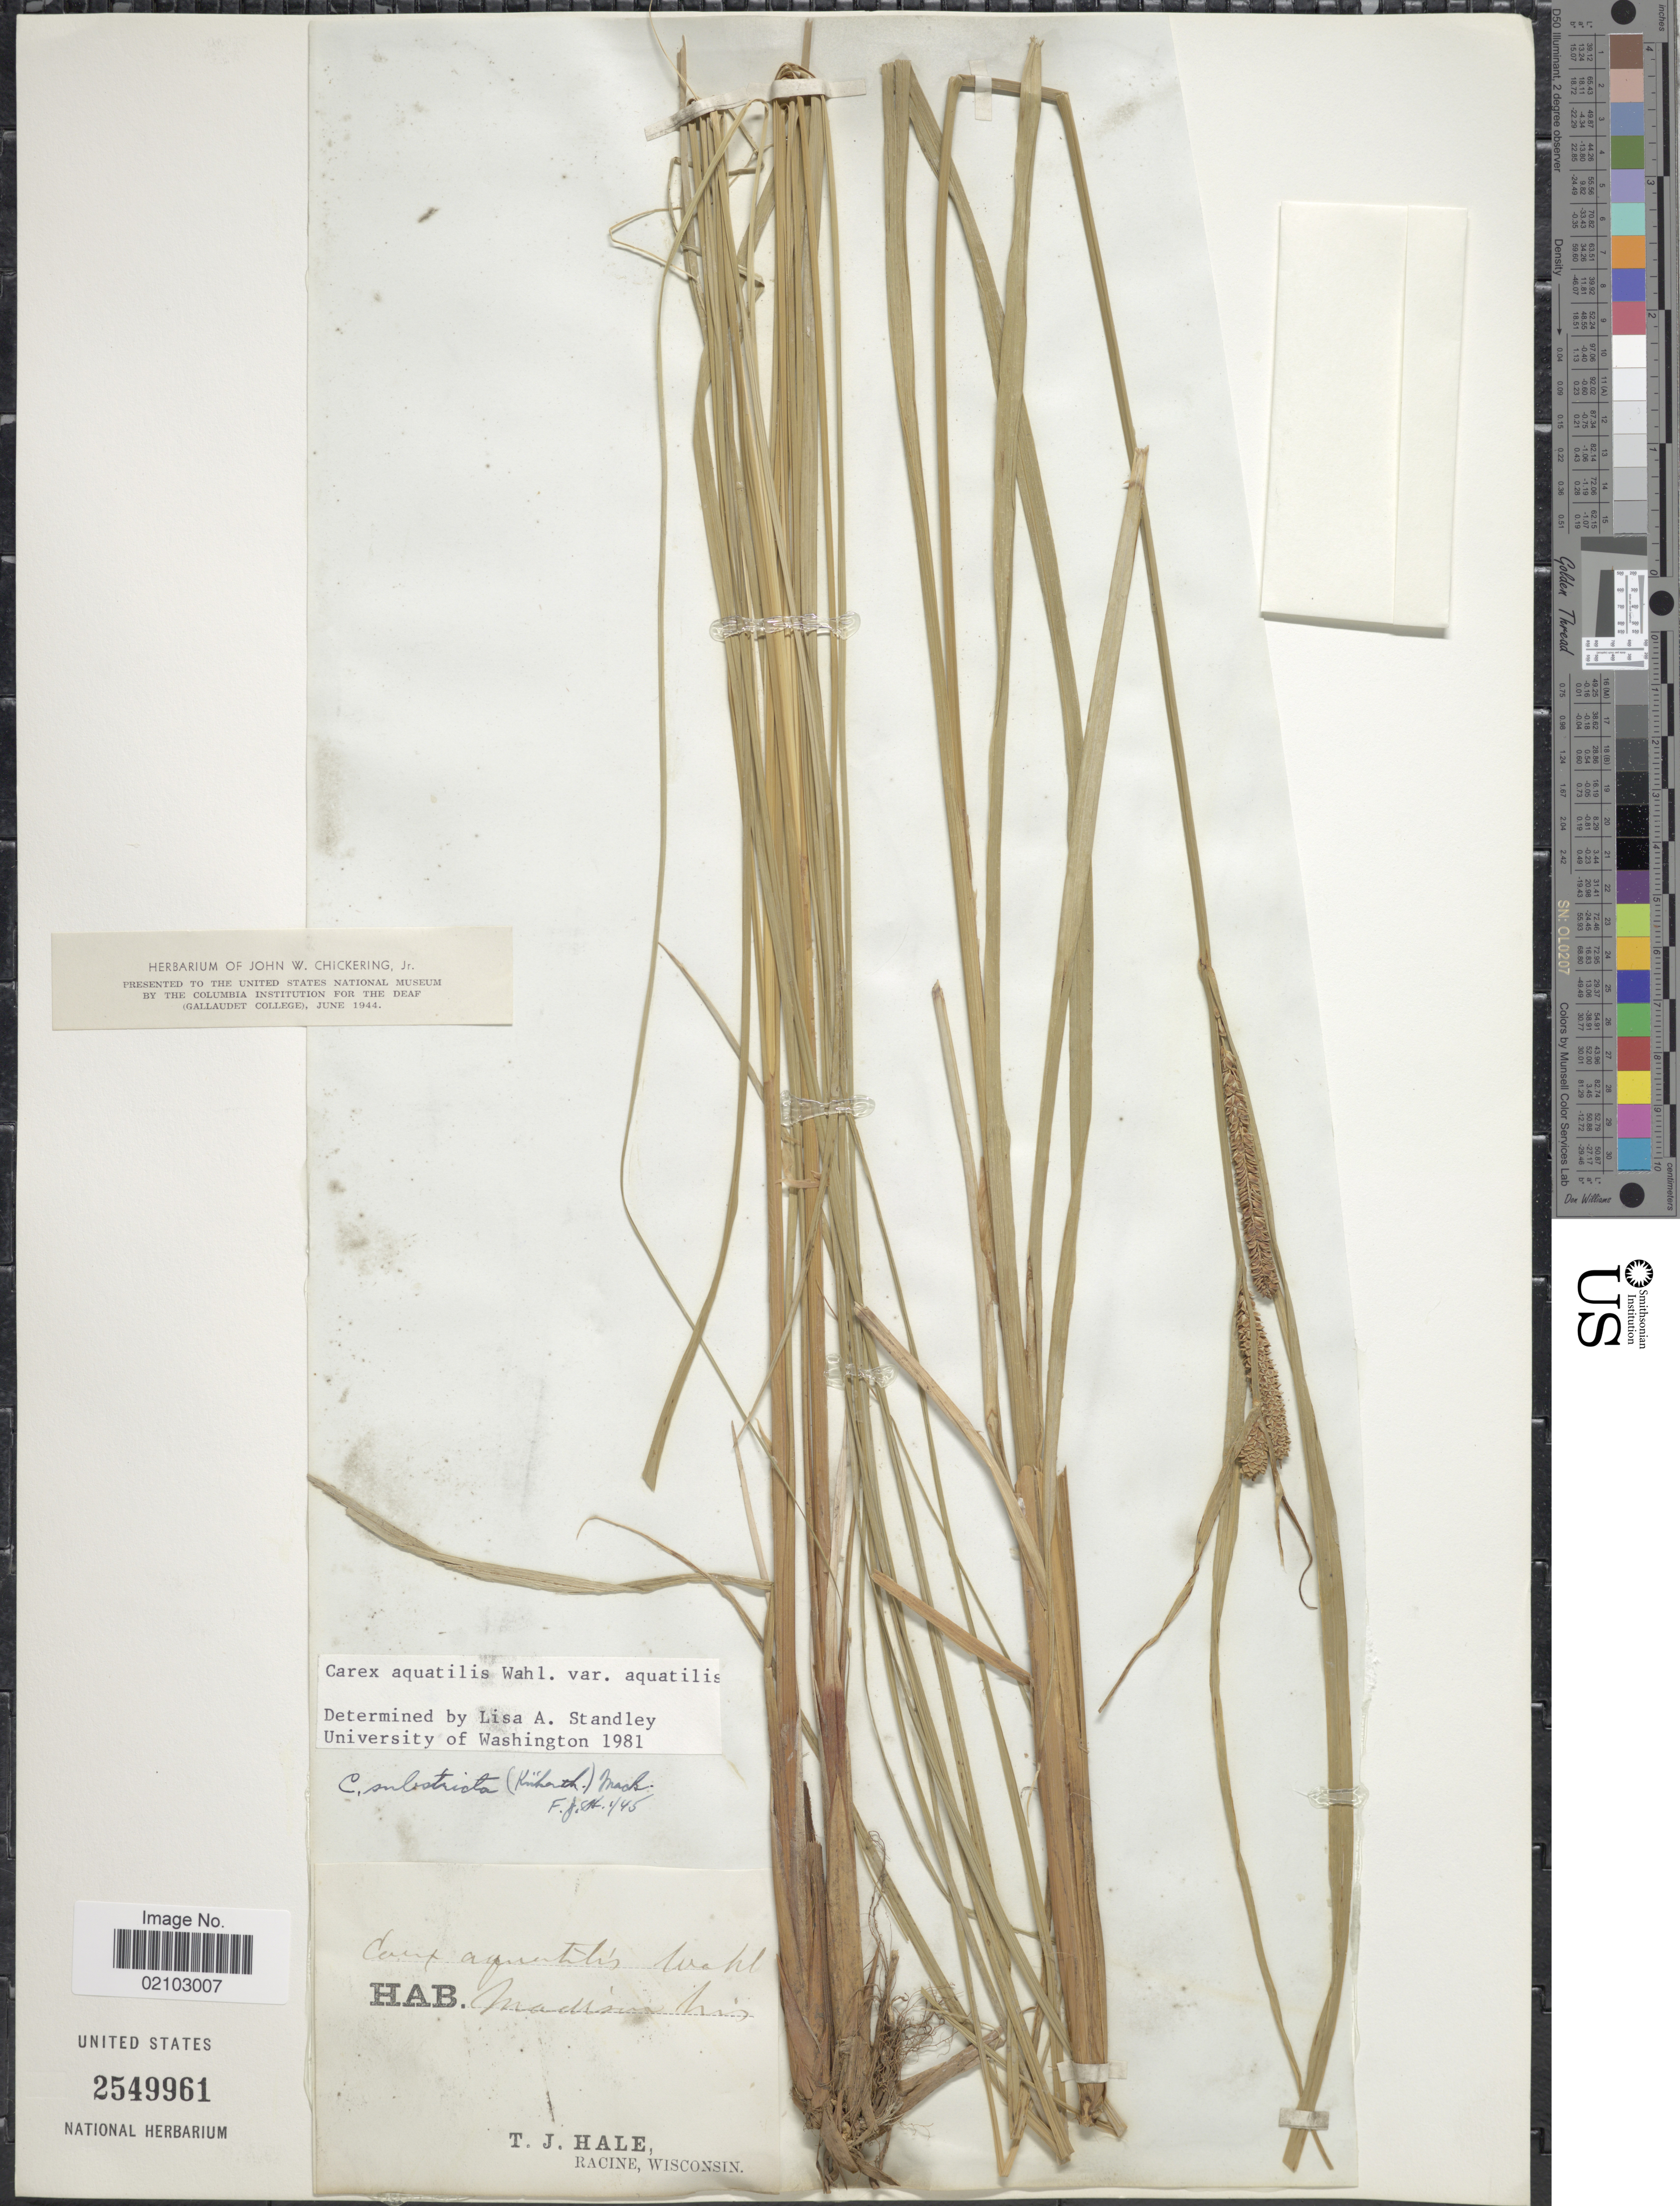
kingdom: Plantae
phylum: Tracheophyta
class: Liliopsida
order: Poales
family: Cyperaceae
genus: Carex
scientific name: Carex aquatilis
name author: Wahlenb.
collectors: T. Hale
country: United States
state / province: Wisconsin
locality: Madison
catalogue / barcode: US 2549961